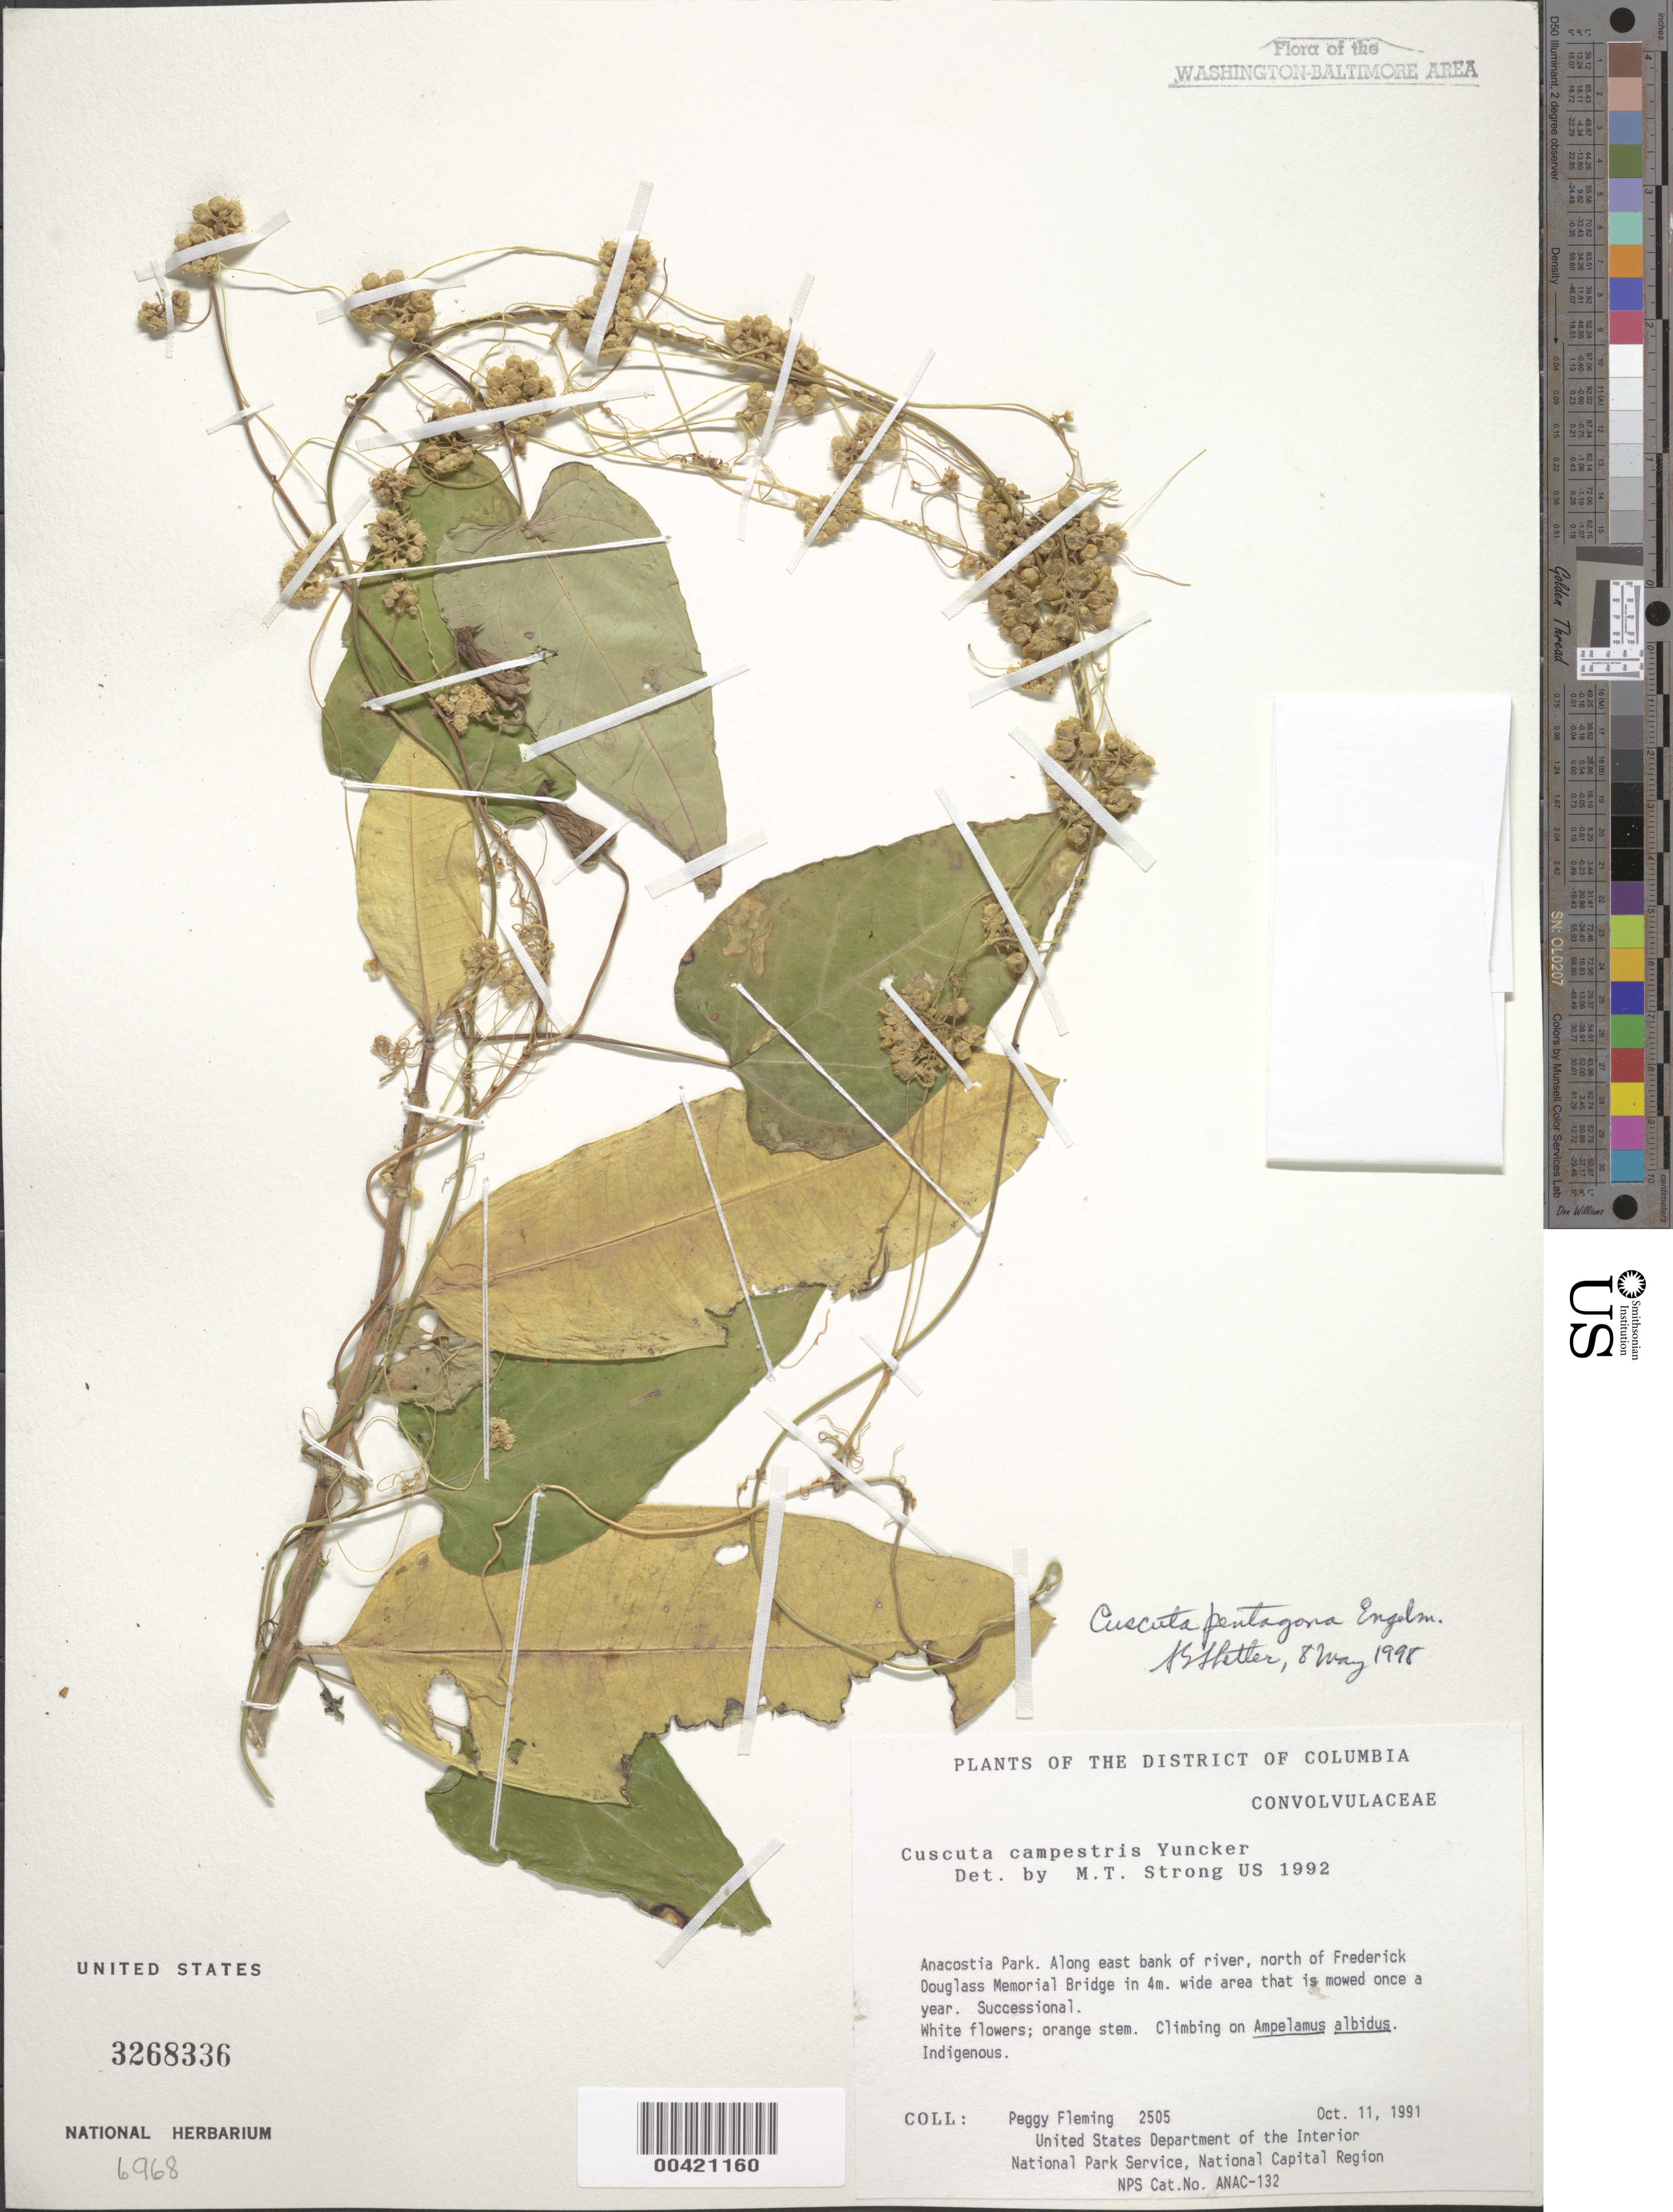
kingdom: Plantae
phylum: Tracheophyta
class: Magnoliopsida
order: Solanales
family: Convolvulaceae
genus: Cuscuta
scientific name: Cuscuta pentagona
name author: Engelm.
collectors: P. Fleming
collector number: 2505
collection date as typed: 11 Oct 1991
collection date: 1991-10-11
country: United States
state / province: District of Columbia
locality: Anacostia Park, E bank of River, N of Frederick Douglass Memorial Bridge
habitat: Sucessional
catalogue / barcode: US 3268336